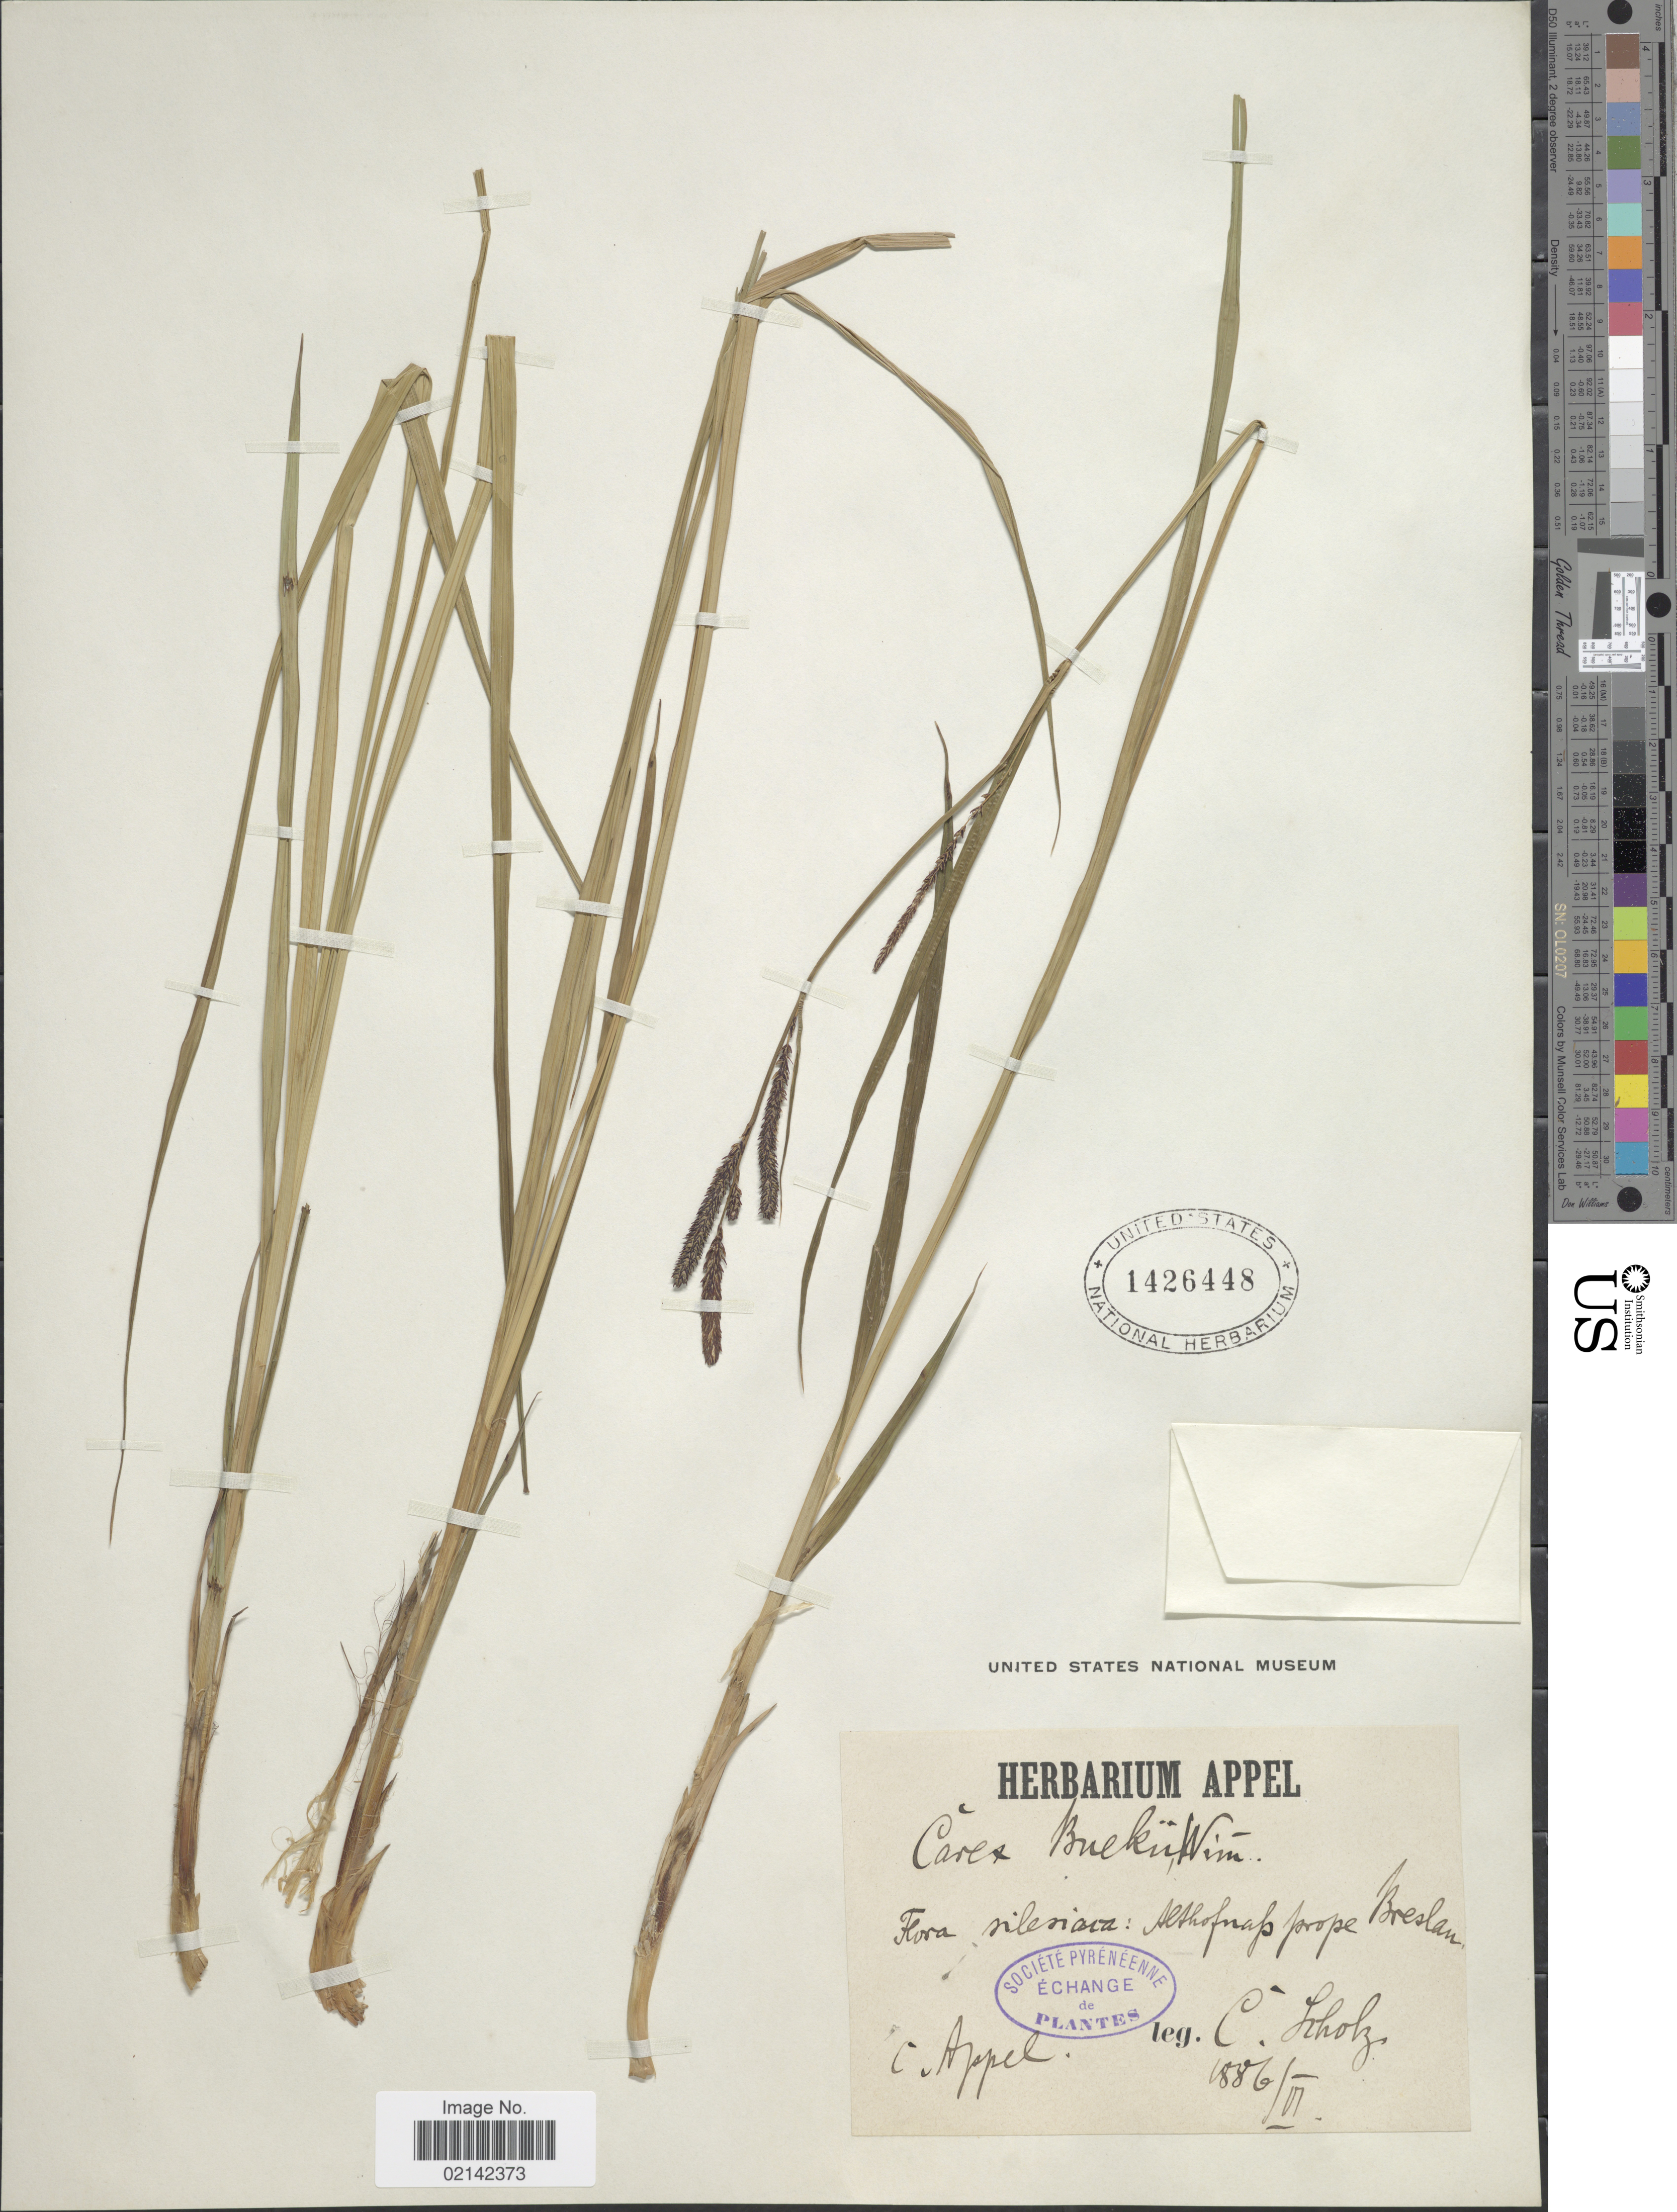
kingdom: Plantae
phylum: Tracheophyta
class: Liliopsida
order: Poales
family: Cyperaceae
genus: Carex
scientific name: Carex buekii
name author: Wimm.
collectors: C. Scholz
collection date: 1886-06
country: Poland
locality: Silesiaca: Althofnap prope Breslau [interpreted]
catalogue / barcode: US 1426448